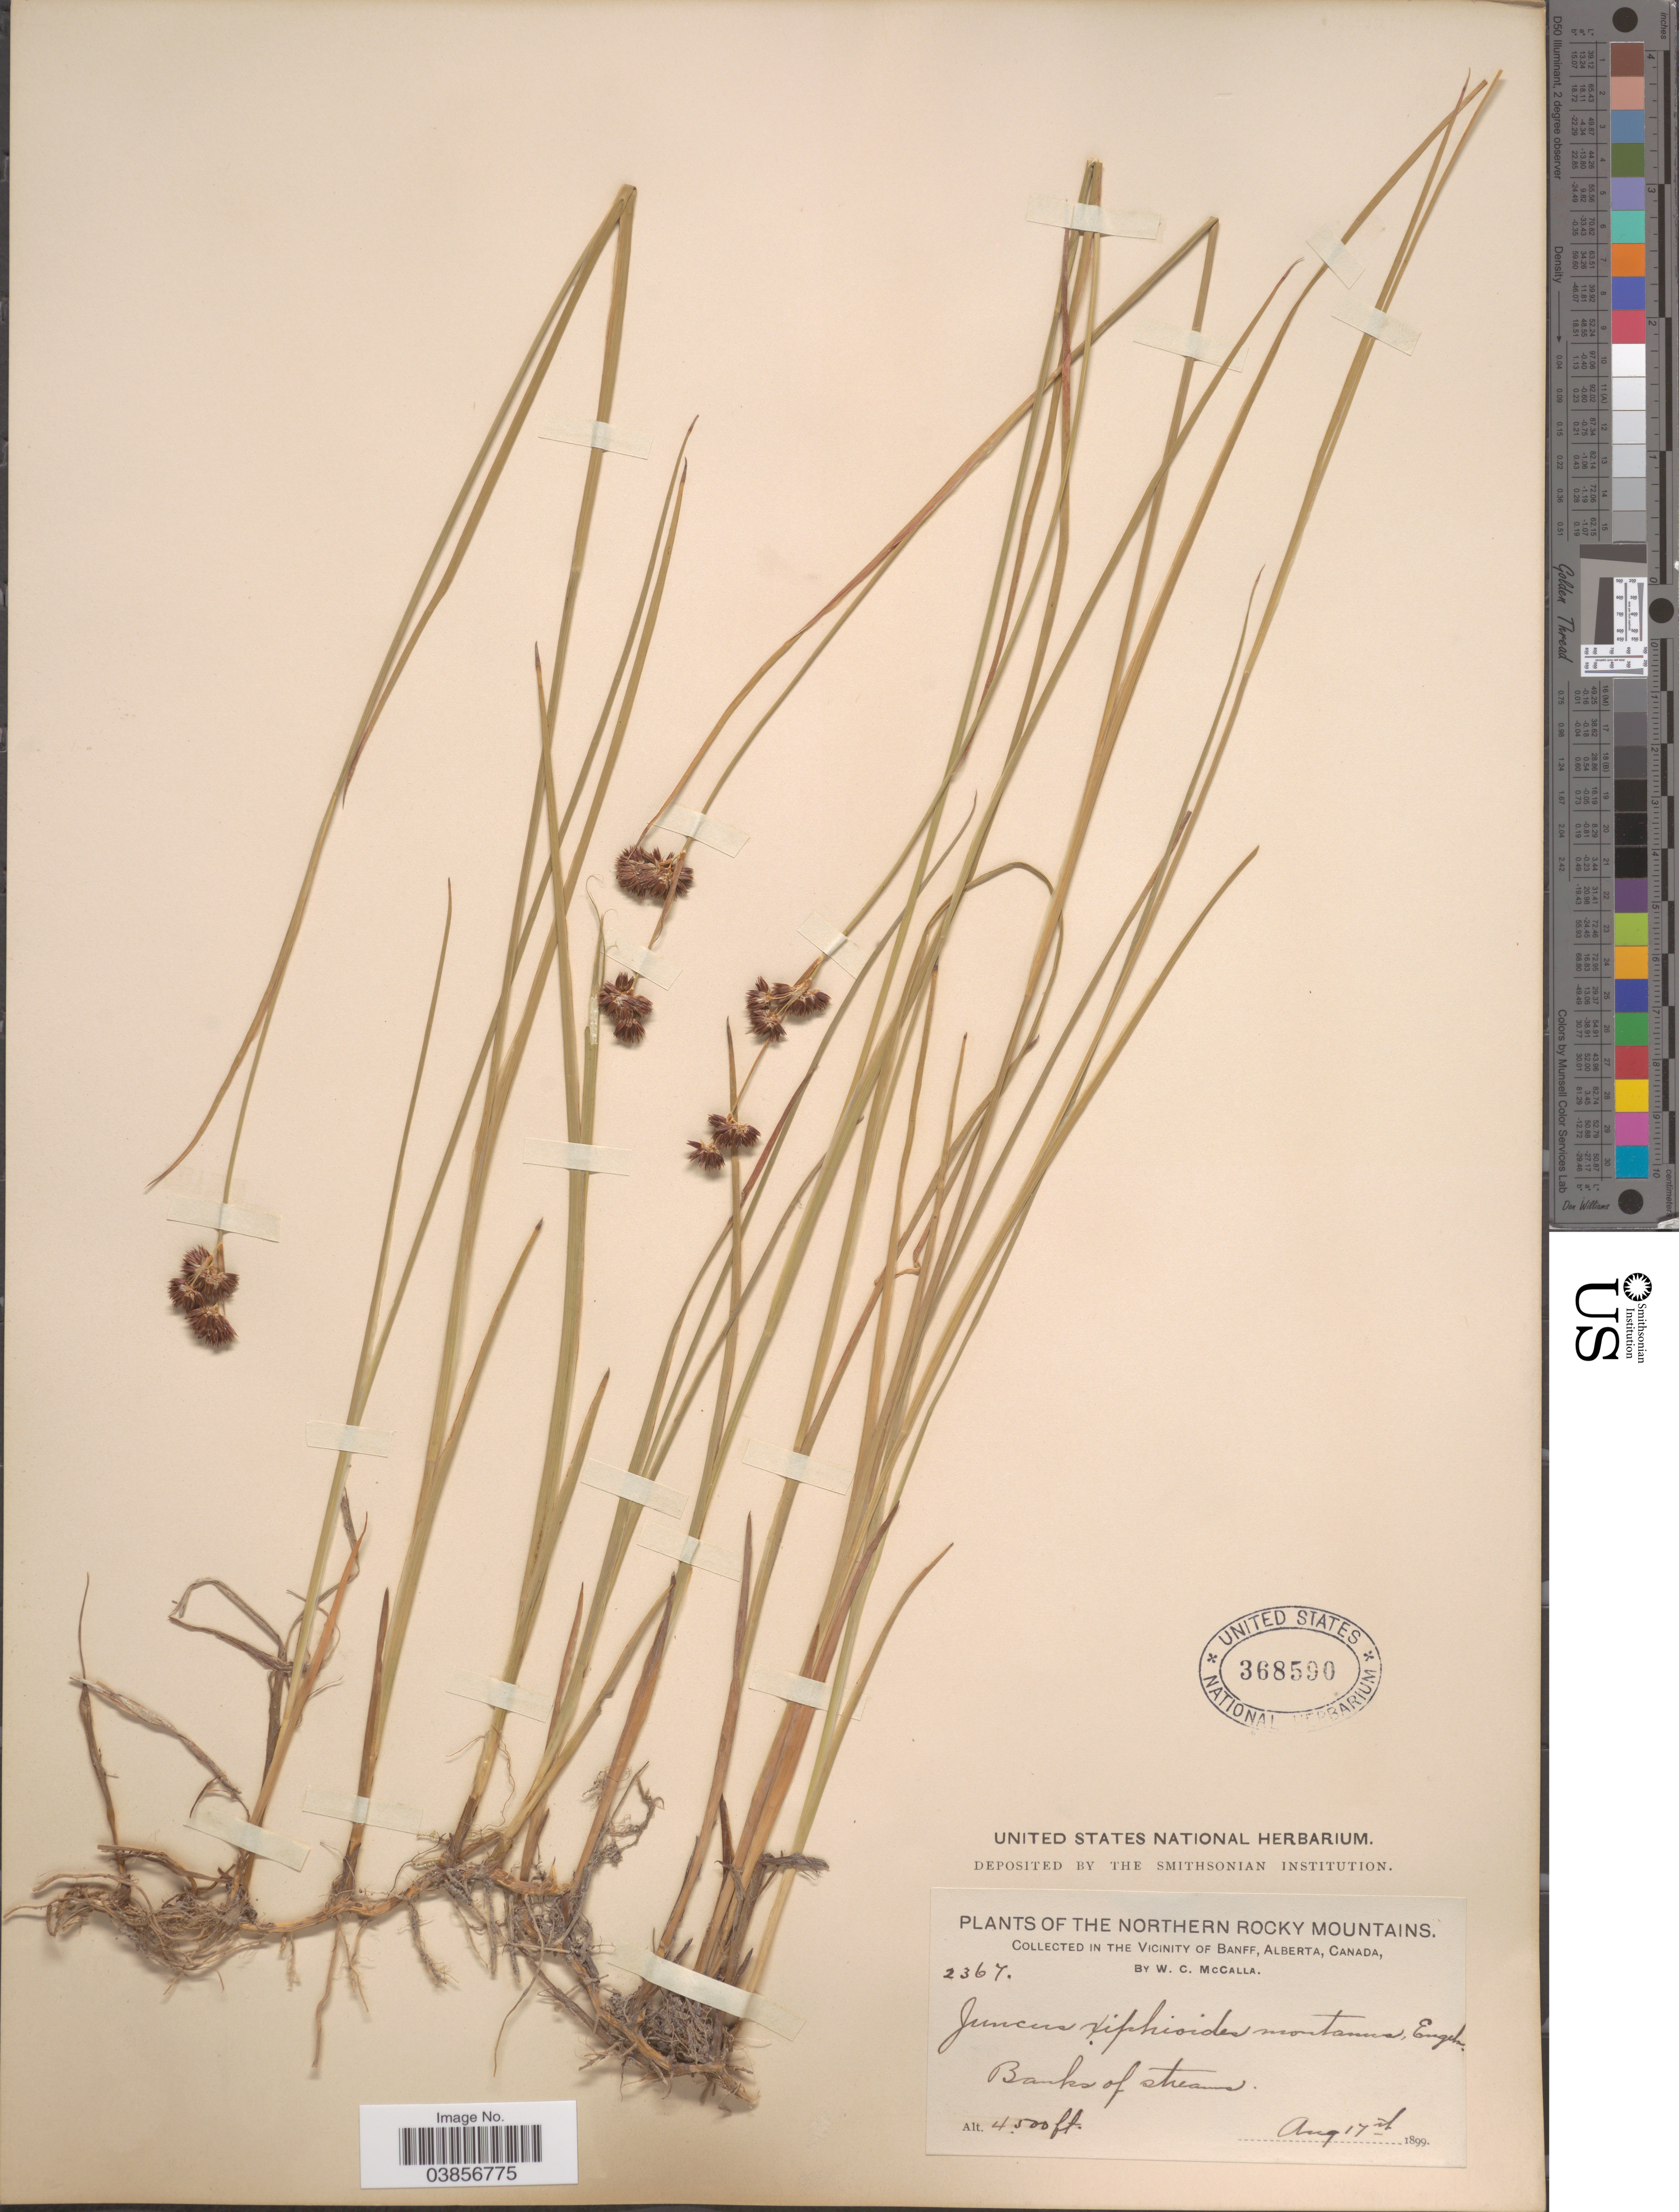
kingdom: Plantae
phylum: Tracheophyta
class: Liliopsida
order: Poales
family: Juncaceae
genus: Juncus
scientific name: Juncus saximontanus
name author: A. Nelson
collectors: W. McCalla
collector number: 2367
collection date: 1899-08-17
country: Canada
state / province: Alberta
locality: The Northern Rocky Mountains. In the Vicinity of Banff.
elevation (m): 1372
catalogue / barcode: US 368590